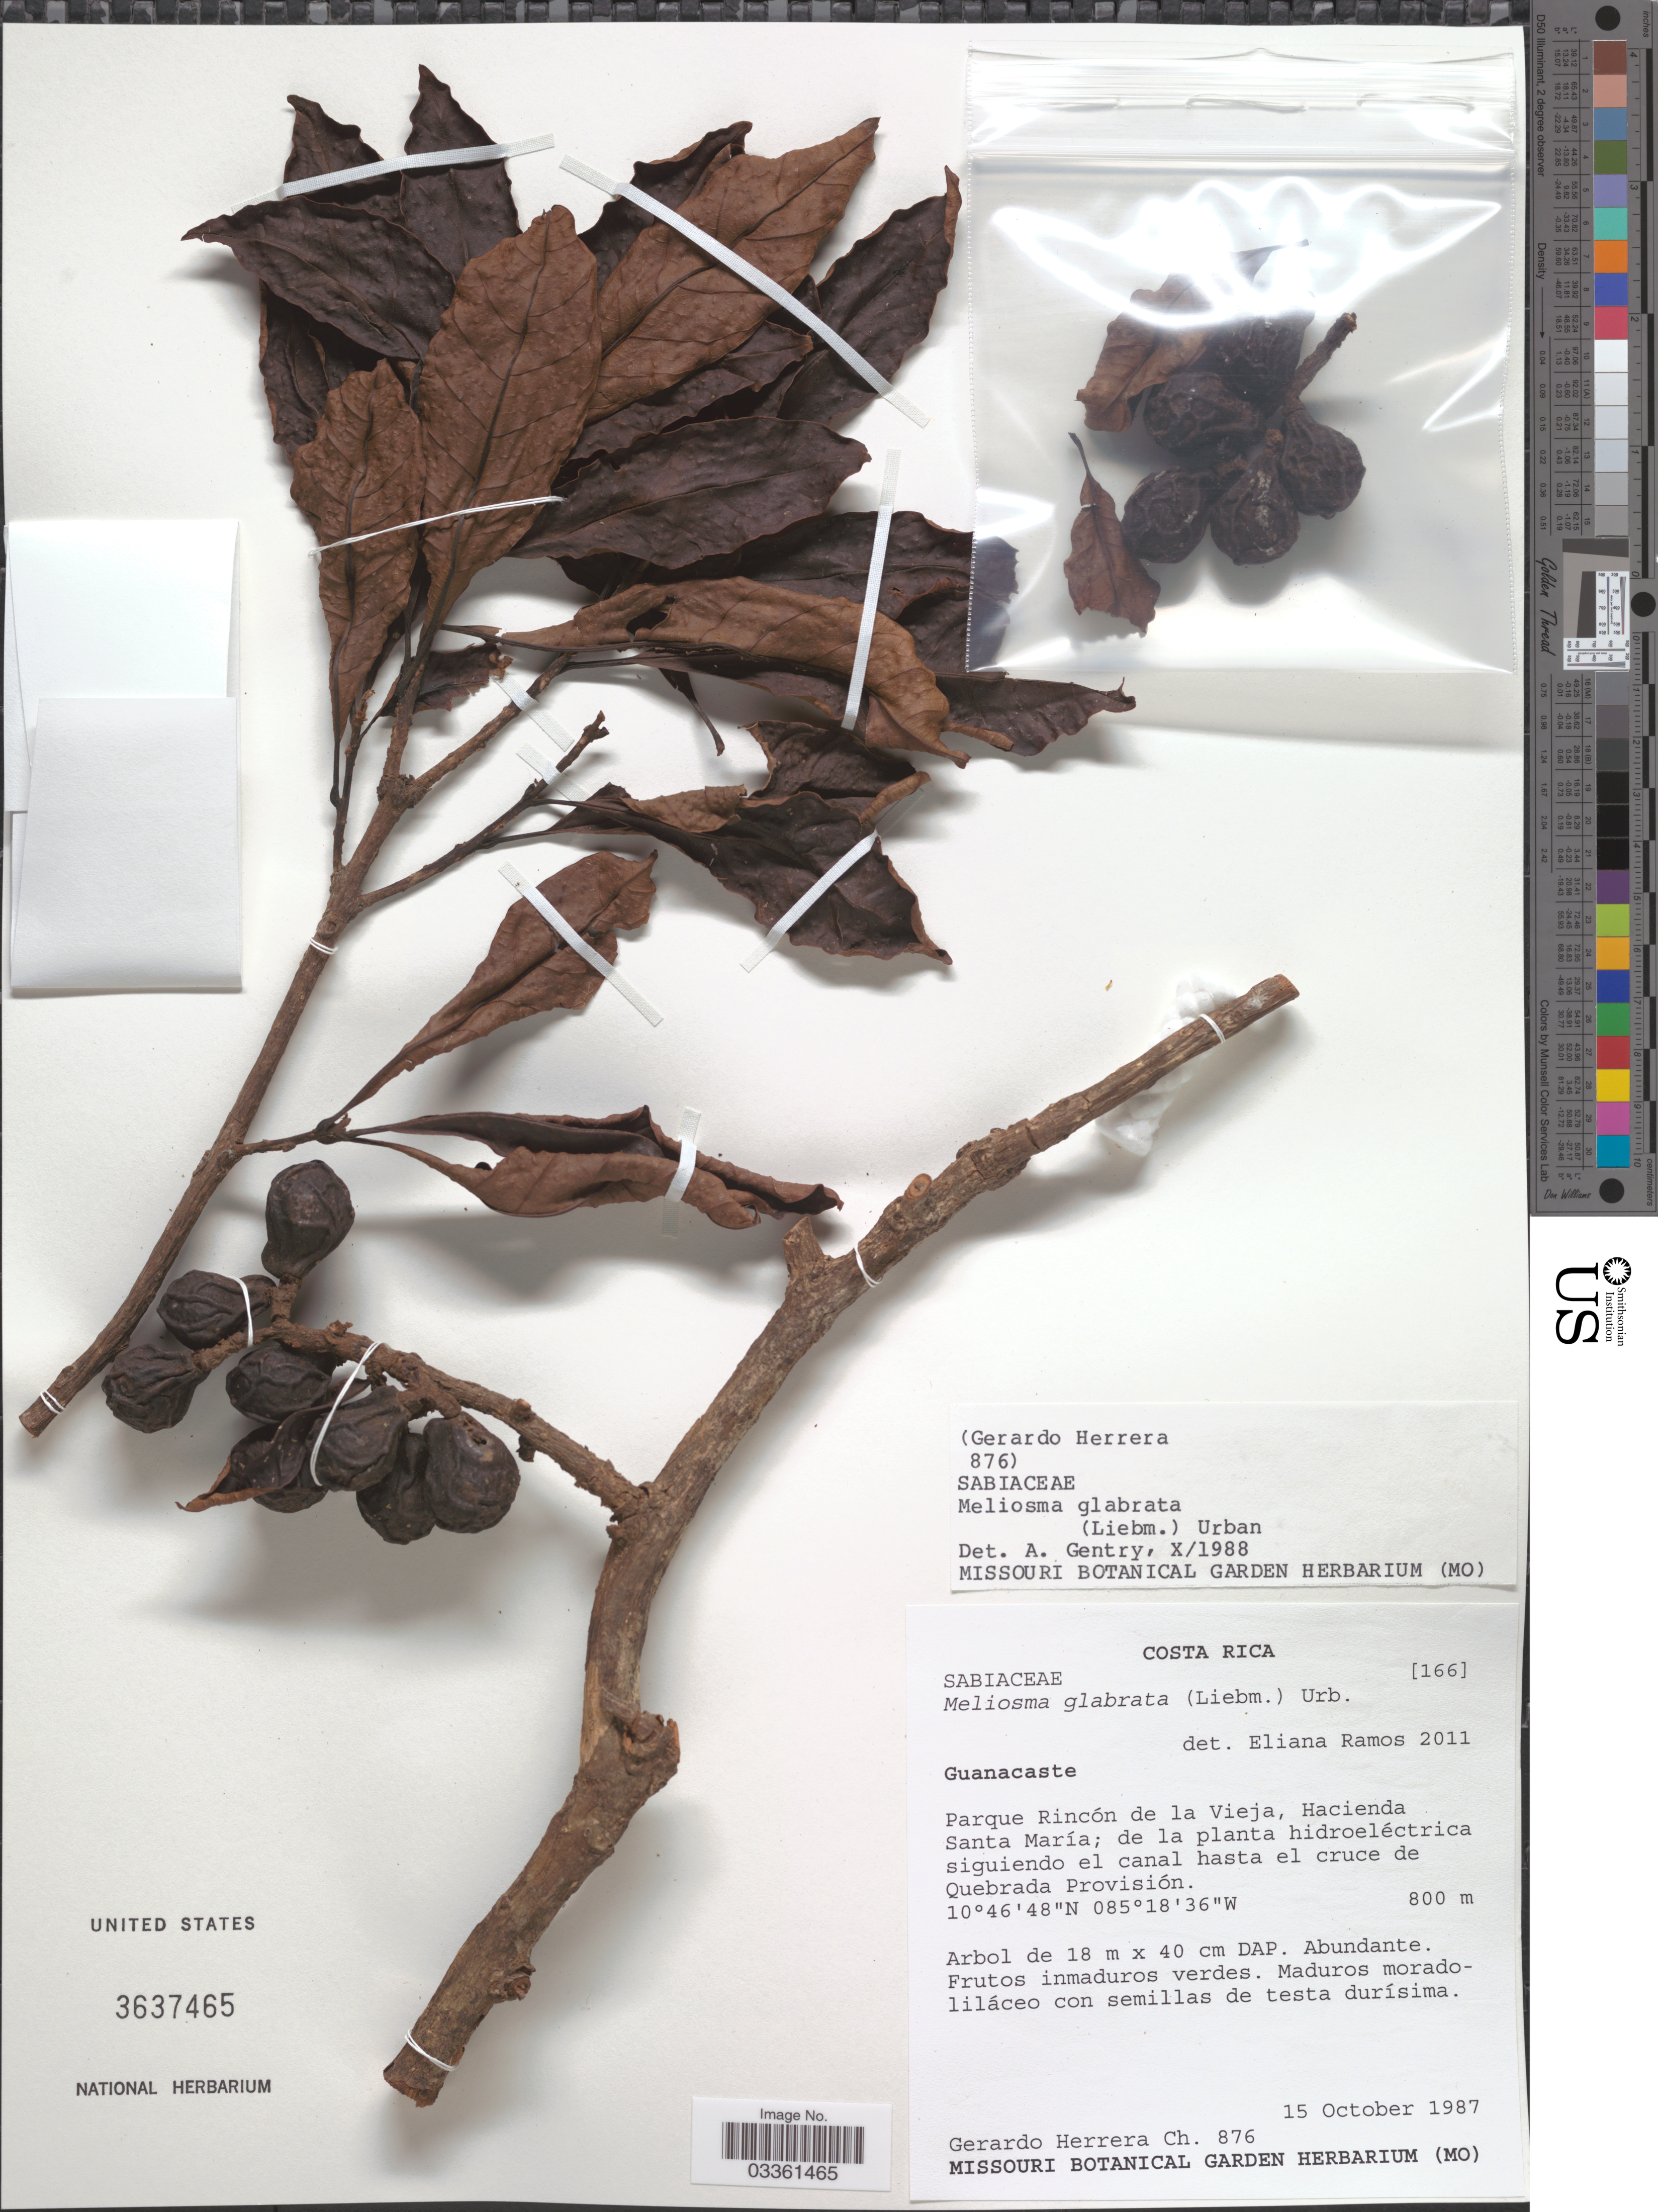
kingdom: Plantae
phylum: Tracheophyta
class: Magnoliopsida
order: Proteales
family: Sabiaceae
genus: Meliosma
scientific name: Meliosma glabrata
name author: (Liebm.) Urb.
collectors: G. Herrera Ch.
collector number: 876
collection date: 1987-10-15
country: Costa Rica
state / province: Guanacaste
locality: Parque Rincón de la Vieja, Hacienda Santa María; de la planta hidroeléctrica siguiendo el canal hasta el cruce de Quebrada Provisión.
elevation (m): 800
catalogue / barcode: US 3637465